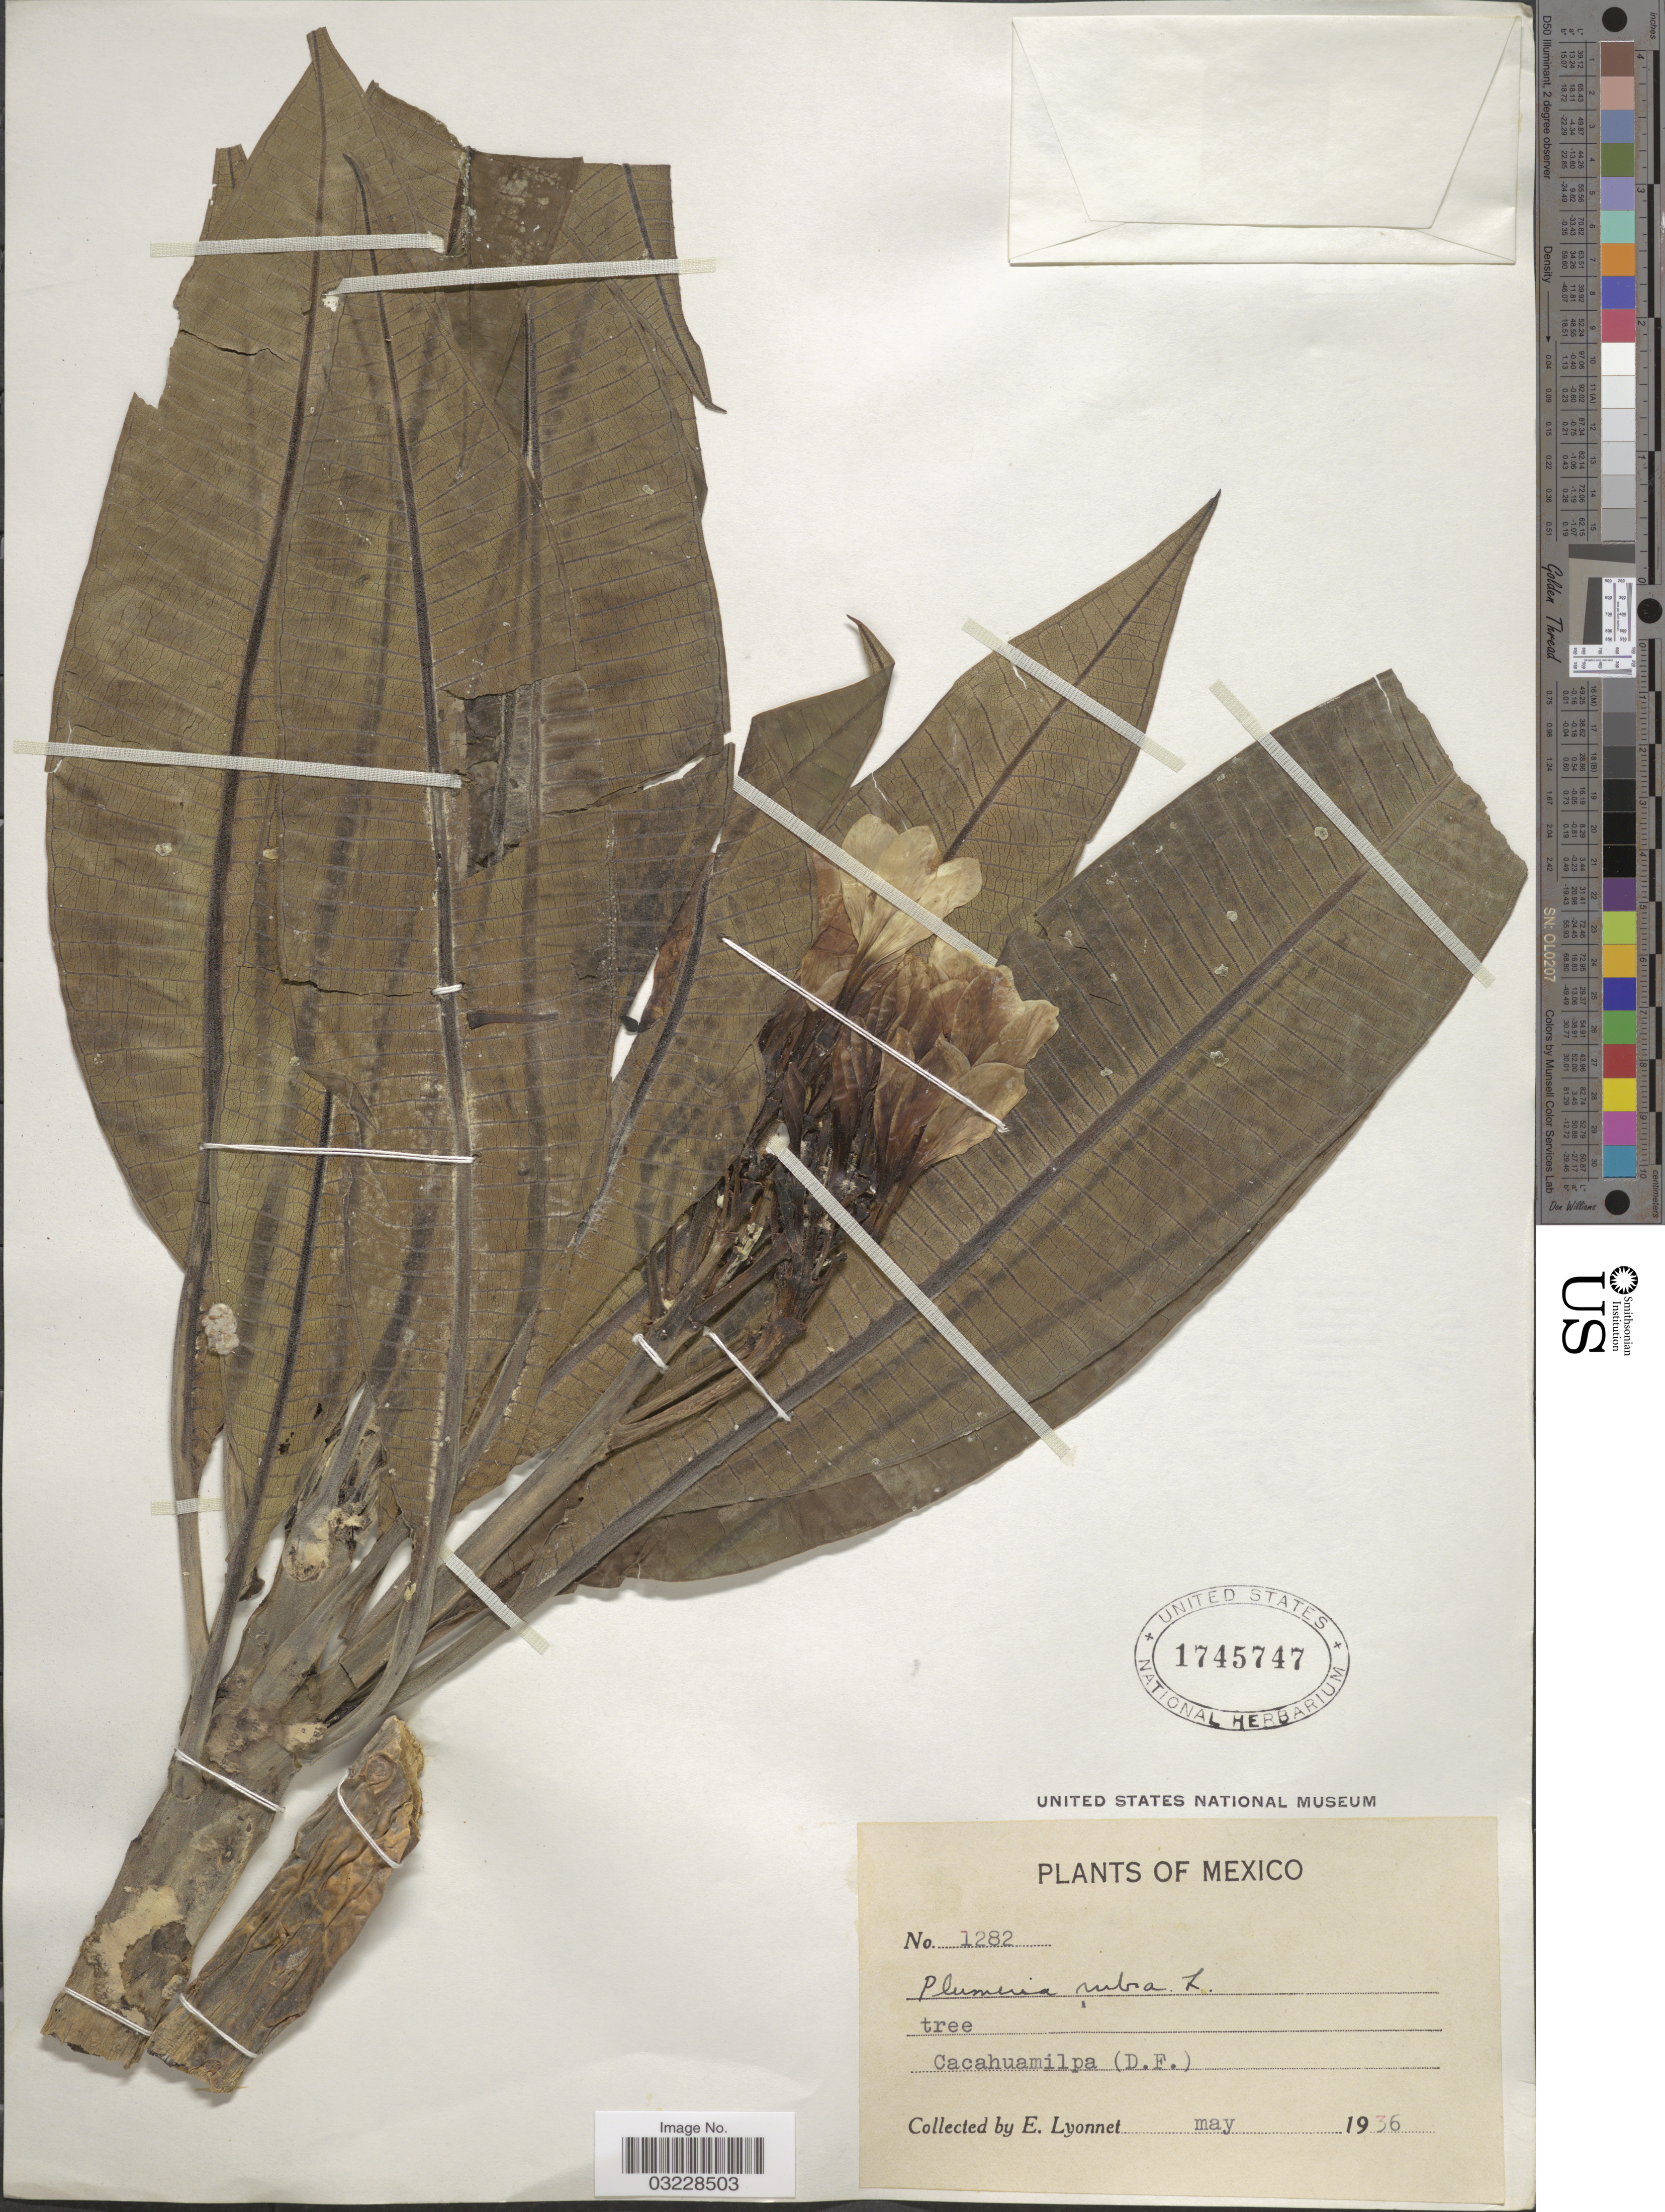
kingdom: Plantae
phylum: Tracheophyta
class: Magnoliopsida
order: Gentianales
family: Apocynaceae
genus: Plumeria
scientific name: Plumeria rubra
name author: L.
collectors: E. Lyonnet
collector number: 1282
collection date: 1936-05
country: Mexico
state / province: Distrito Federal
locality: Cacahuamilpa (D.F.)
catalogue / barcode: US 1745747